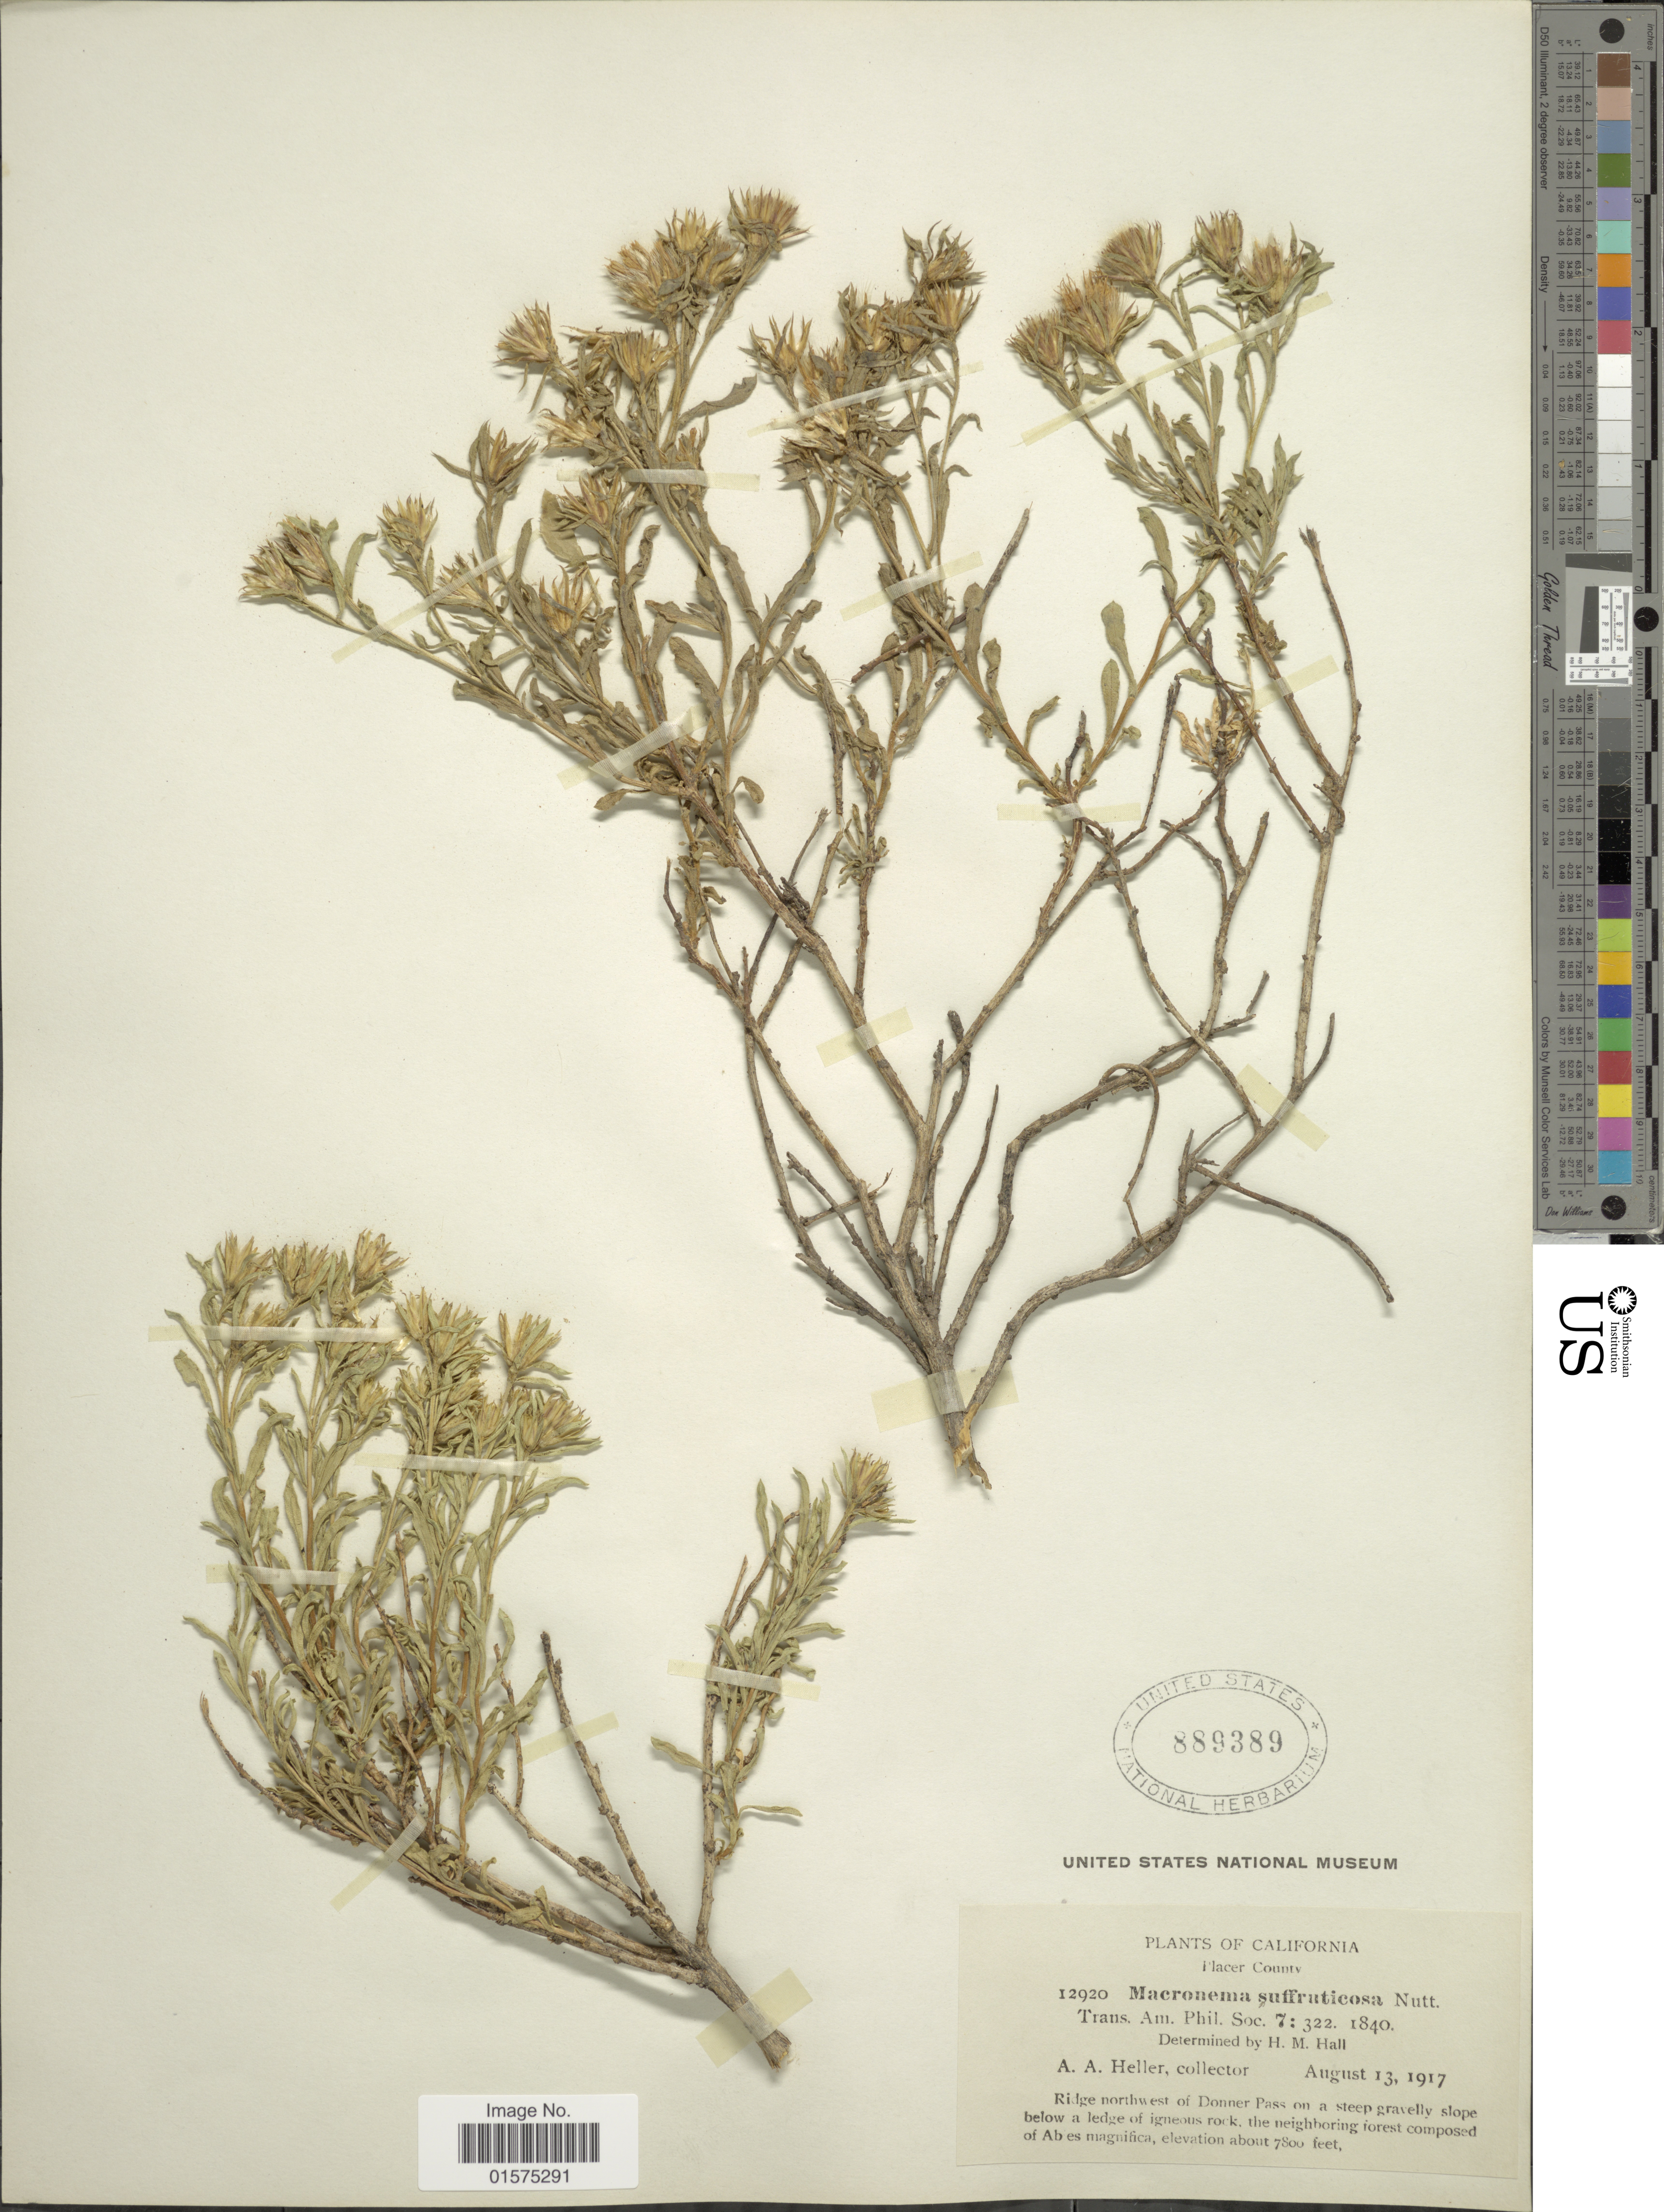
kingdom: Plantae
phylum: Tracheophyta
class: Magnoliopsida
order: Asterales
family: Asteraceae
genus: Ericameria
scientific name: Ericameria suffruticosa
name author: (Nutt.) G.L. Nesom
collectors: A. A. Heller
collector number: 12920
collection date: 1917-08-13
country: United States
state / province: California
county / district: Placer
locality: Placer County. Ridge northwest of Donner Pass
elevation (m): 2377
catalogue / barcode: US 889389